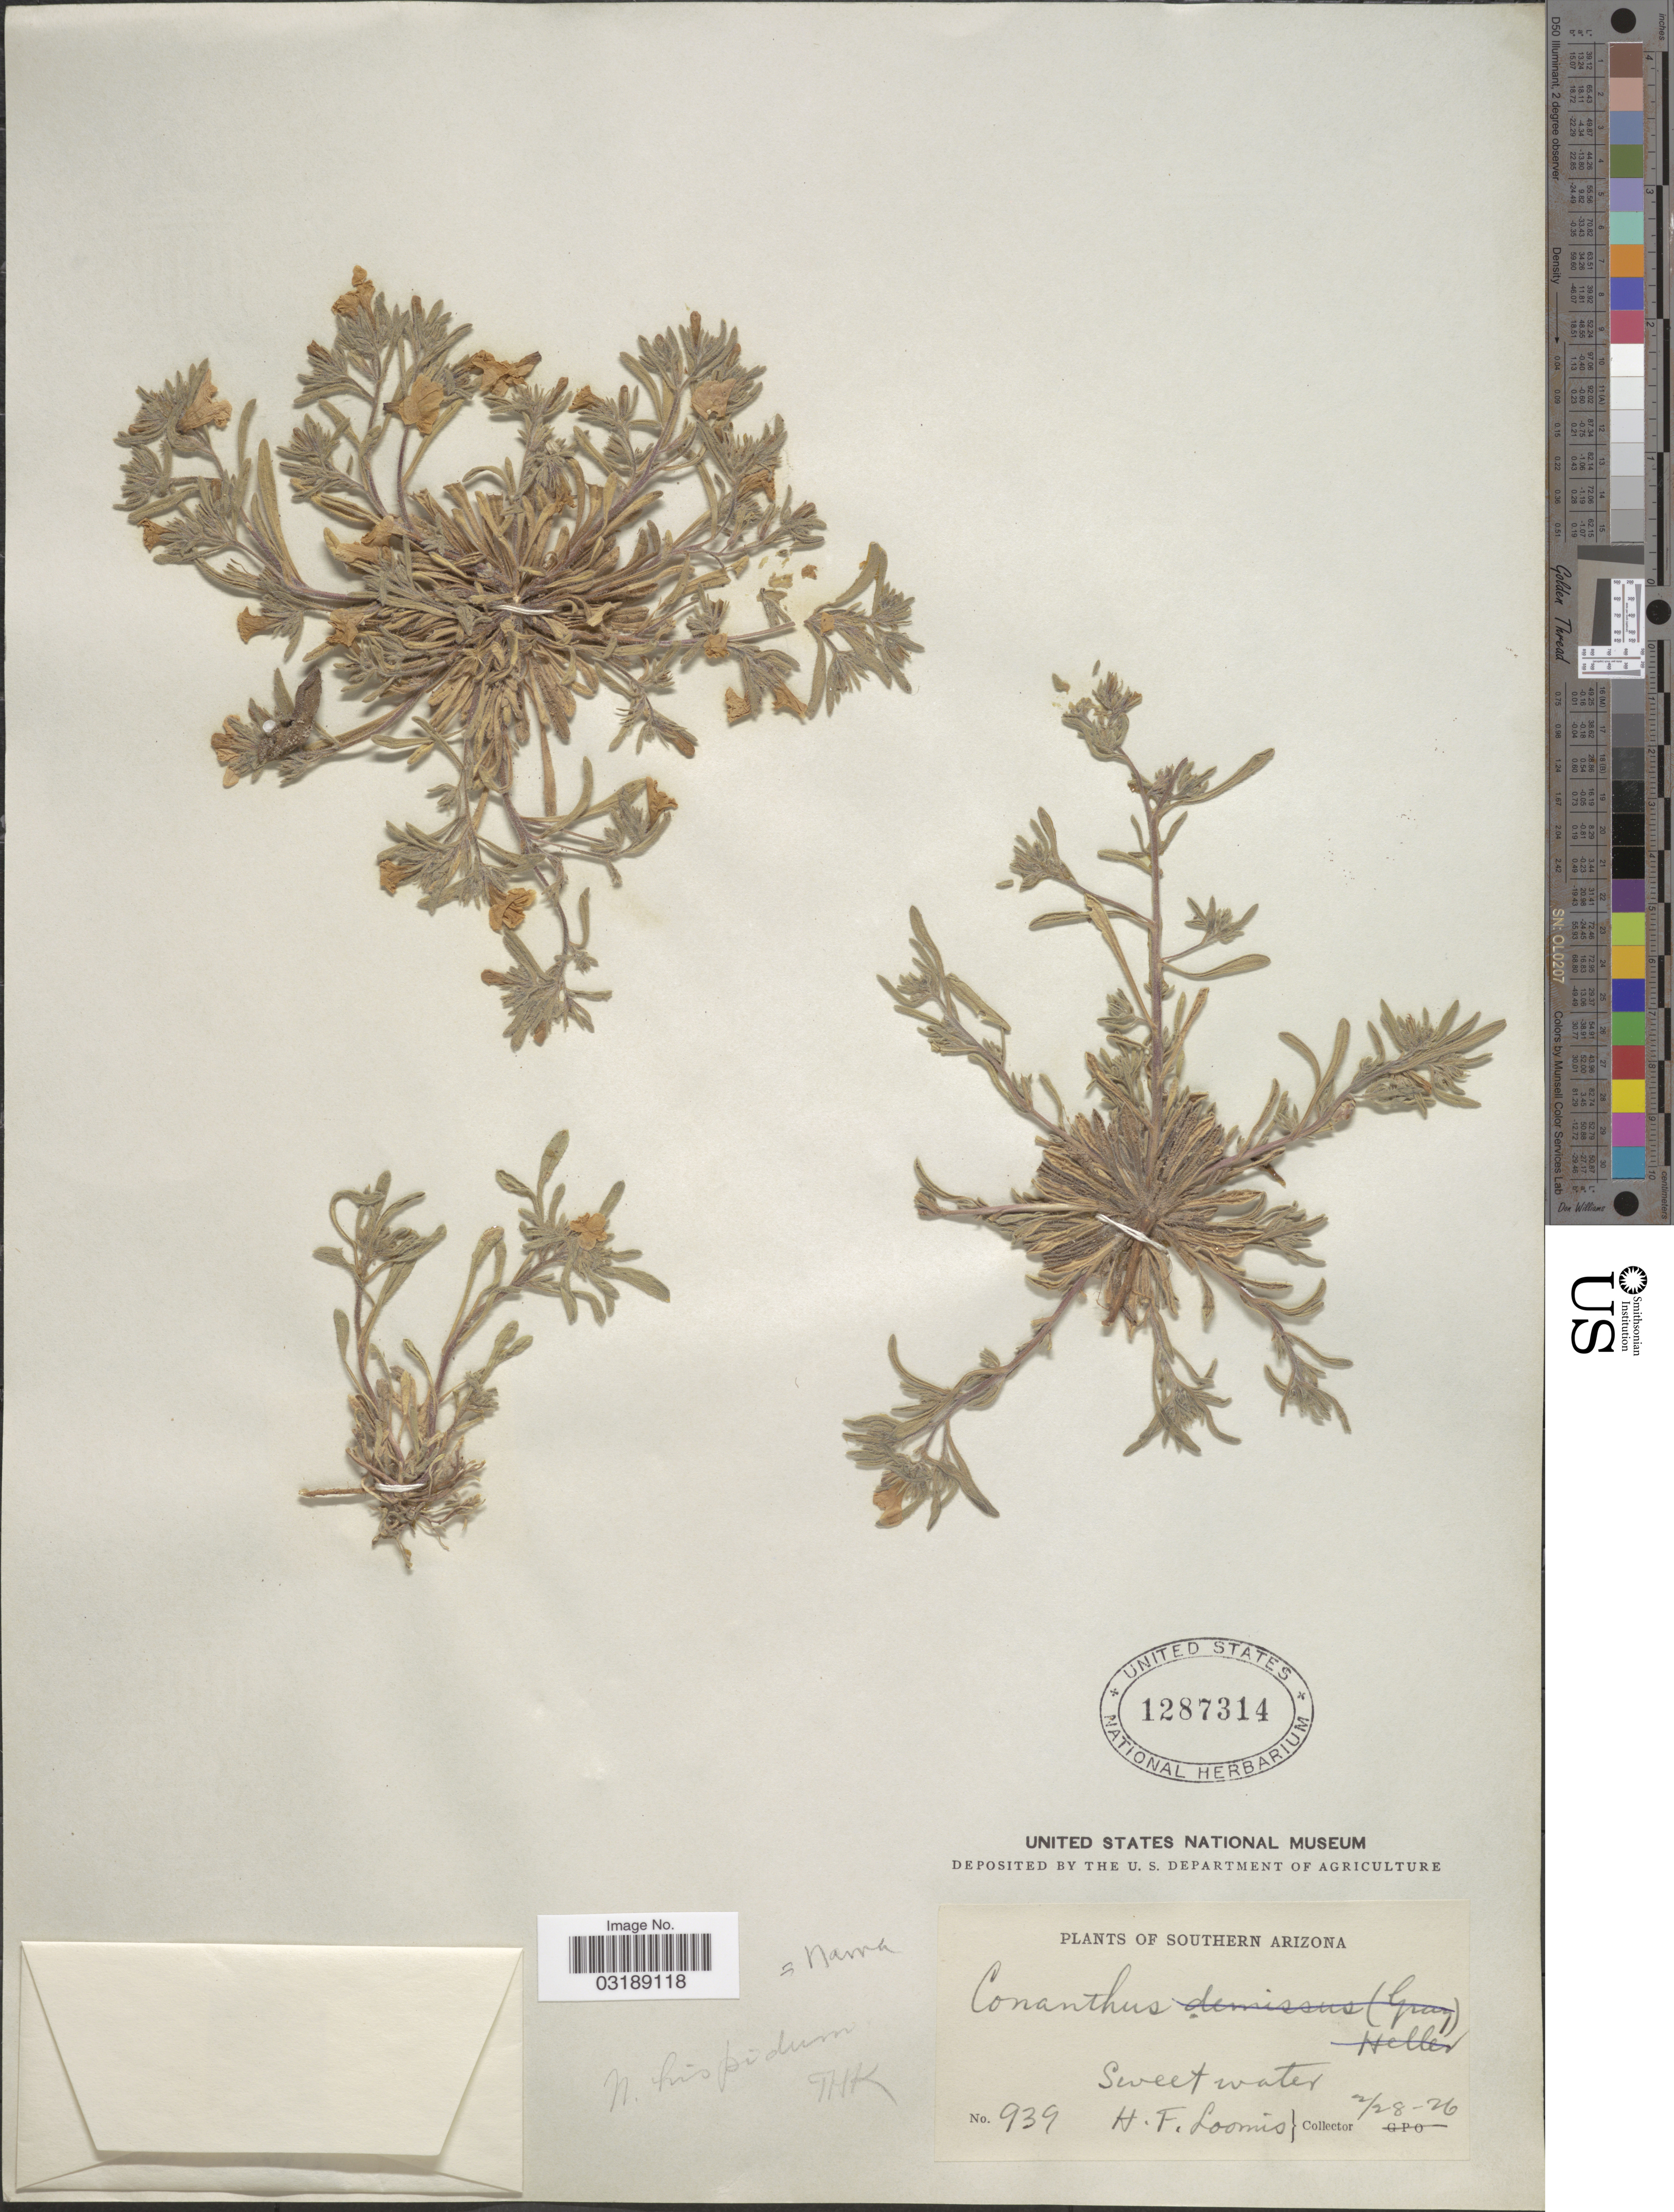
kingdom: Plantae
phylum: Tracheophyta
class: Magnoliopsida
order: Boraginales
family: Namaceae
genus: Nama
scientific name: Nama hispida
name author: A. Gray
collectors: H. F. Loomis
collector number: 939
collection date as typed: Transcribed d/m/y: 28/2/26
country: United States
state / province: Arizona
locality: Southern Arizona, Sweet water.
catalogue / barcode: US 1287314